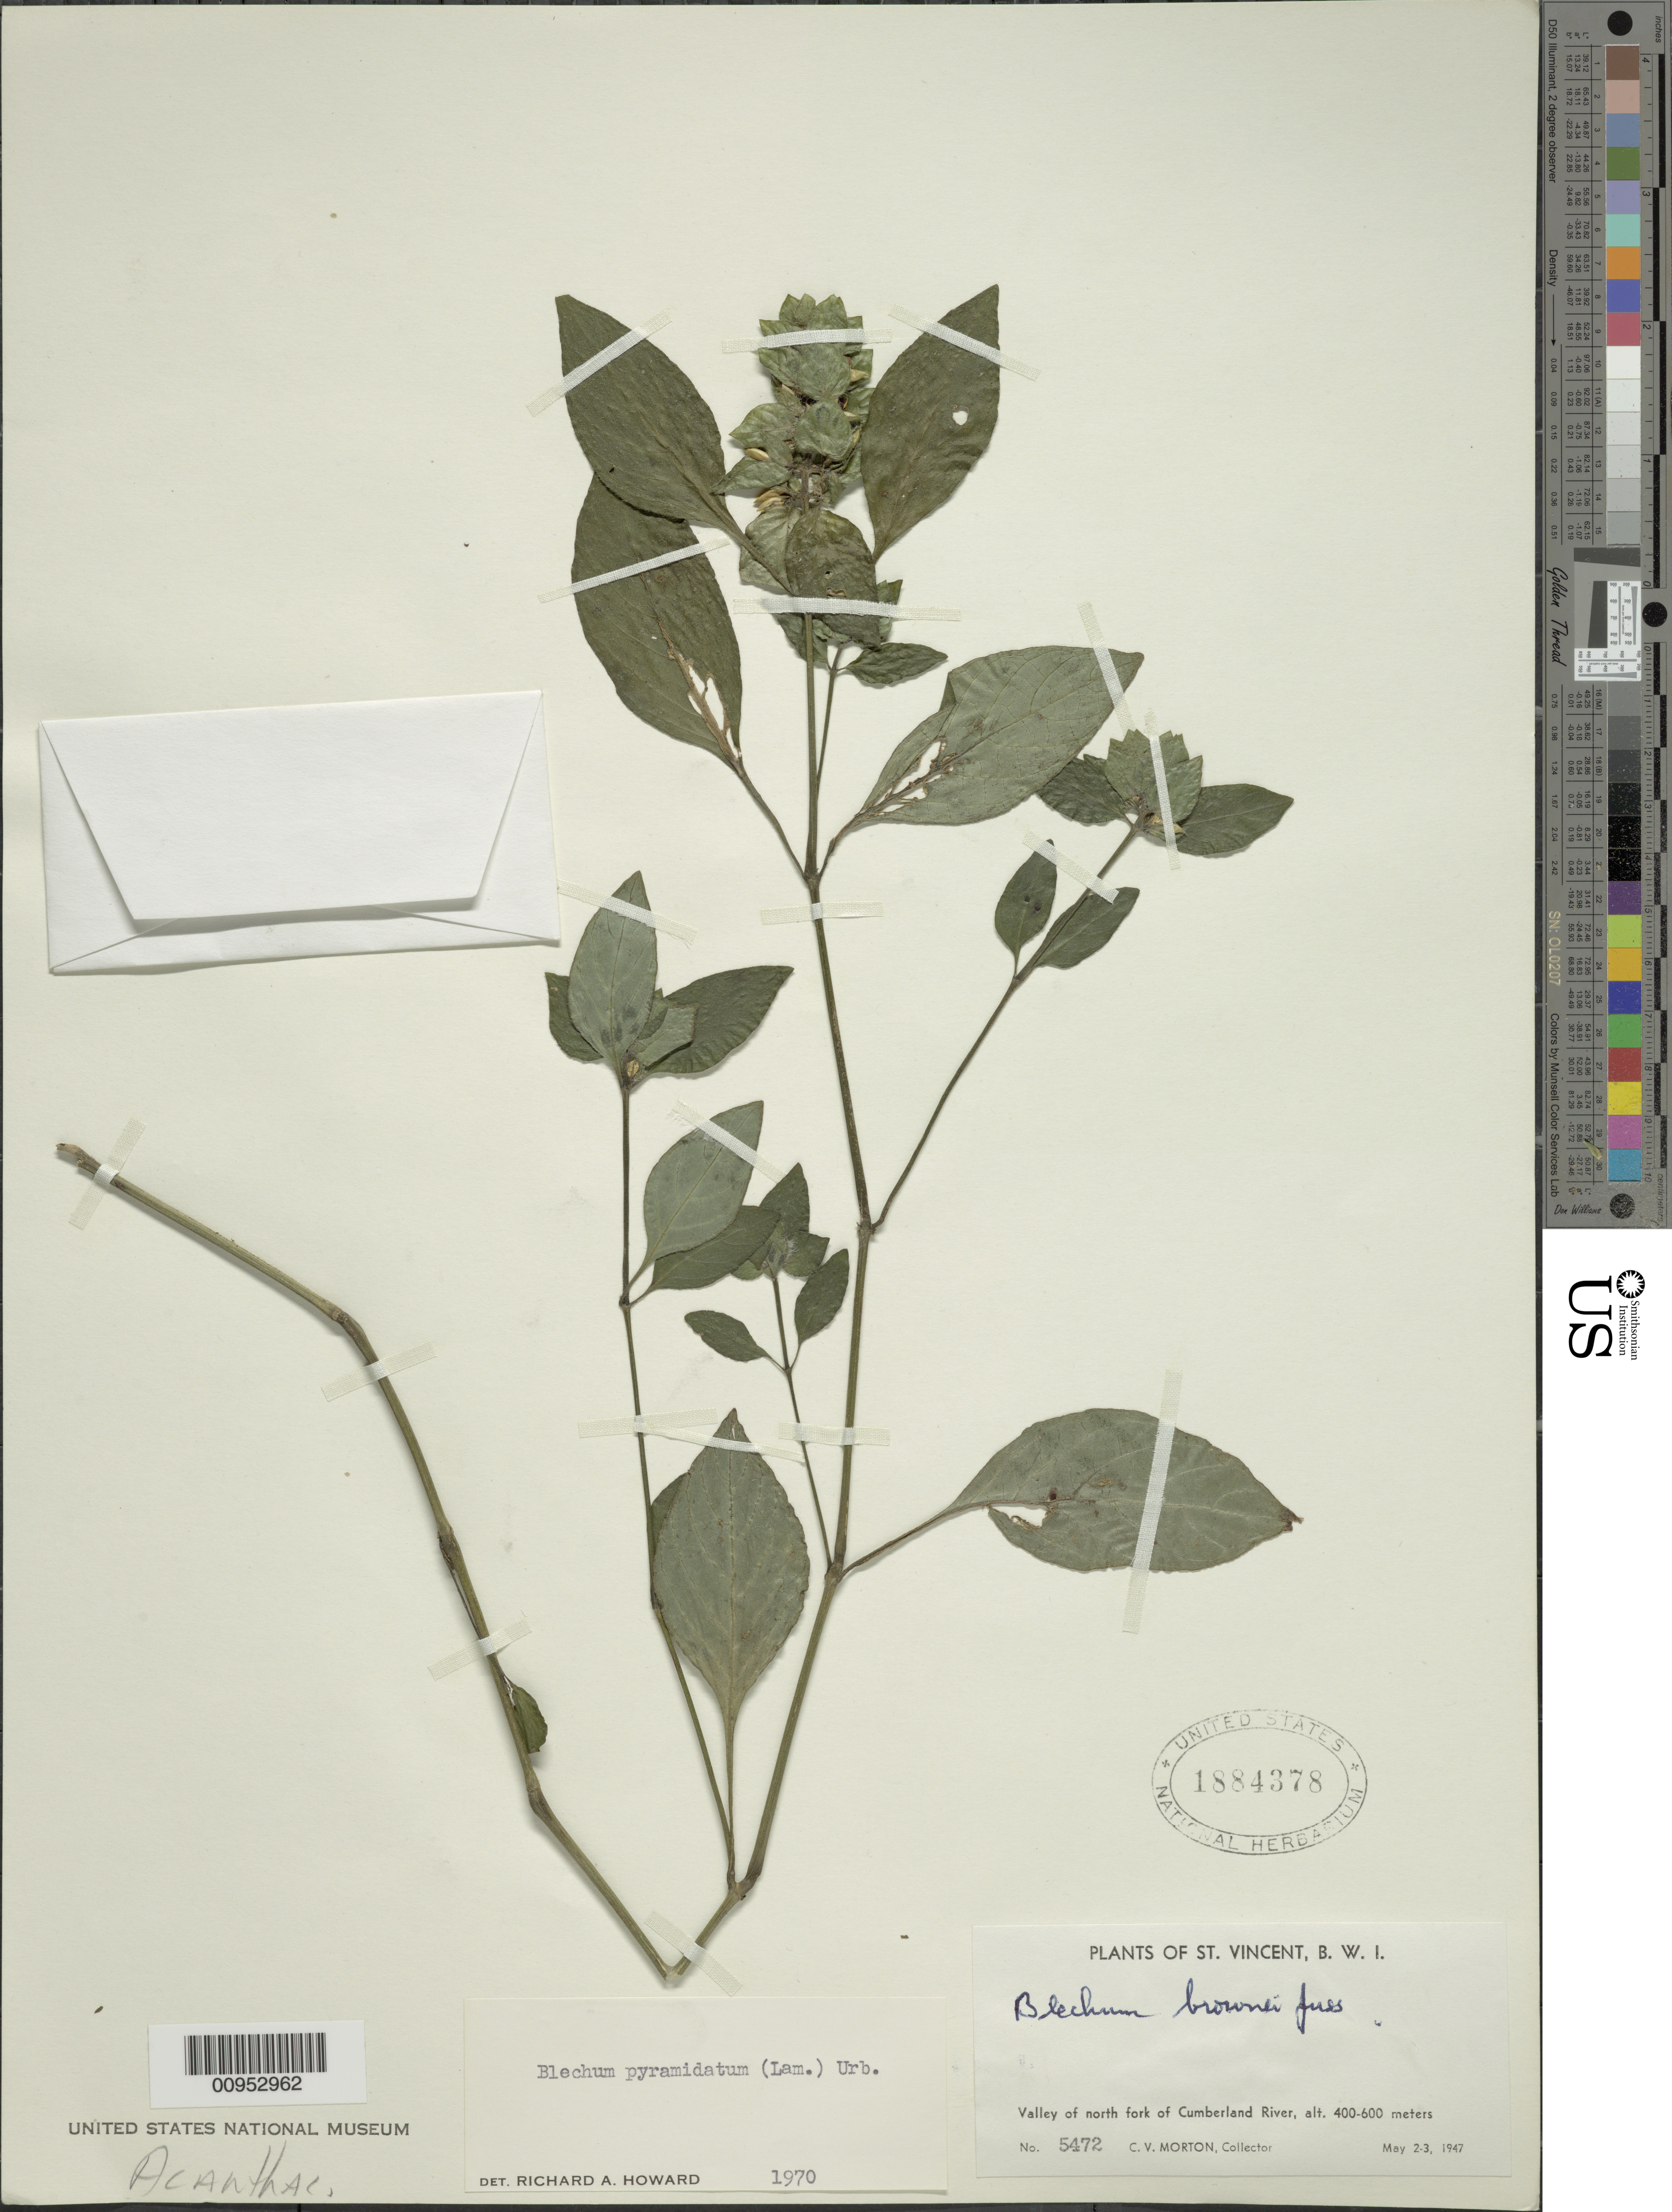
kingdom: Plantae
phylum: Tracheophyta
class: Magnoliopsida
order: Lamiales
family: Acanthaceae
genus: Blechum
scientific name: Blechum pyramidatum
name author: (Lam.) Urb.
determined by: Howard, R. A.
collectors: C. V. Morton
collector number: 5472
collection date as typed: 02 May 1947 to 03 May 1947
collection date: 1947-05-02/1947-05-03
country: St. Vincent - Grenadines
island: St. Vincent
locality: Valley of north fork of Cumberland River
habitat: Valley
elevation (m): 400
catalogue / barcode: US 1884378